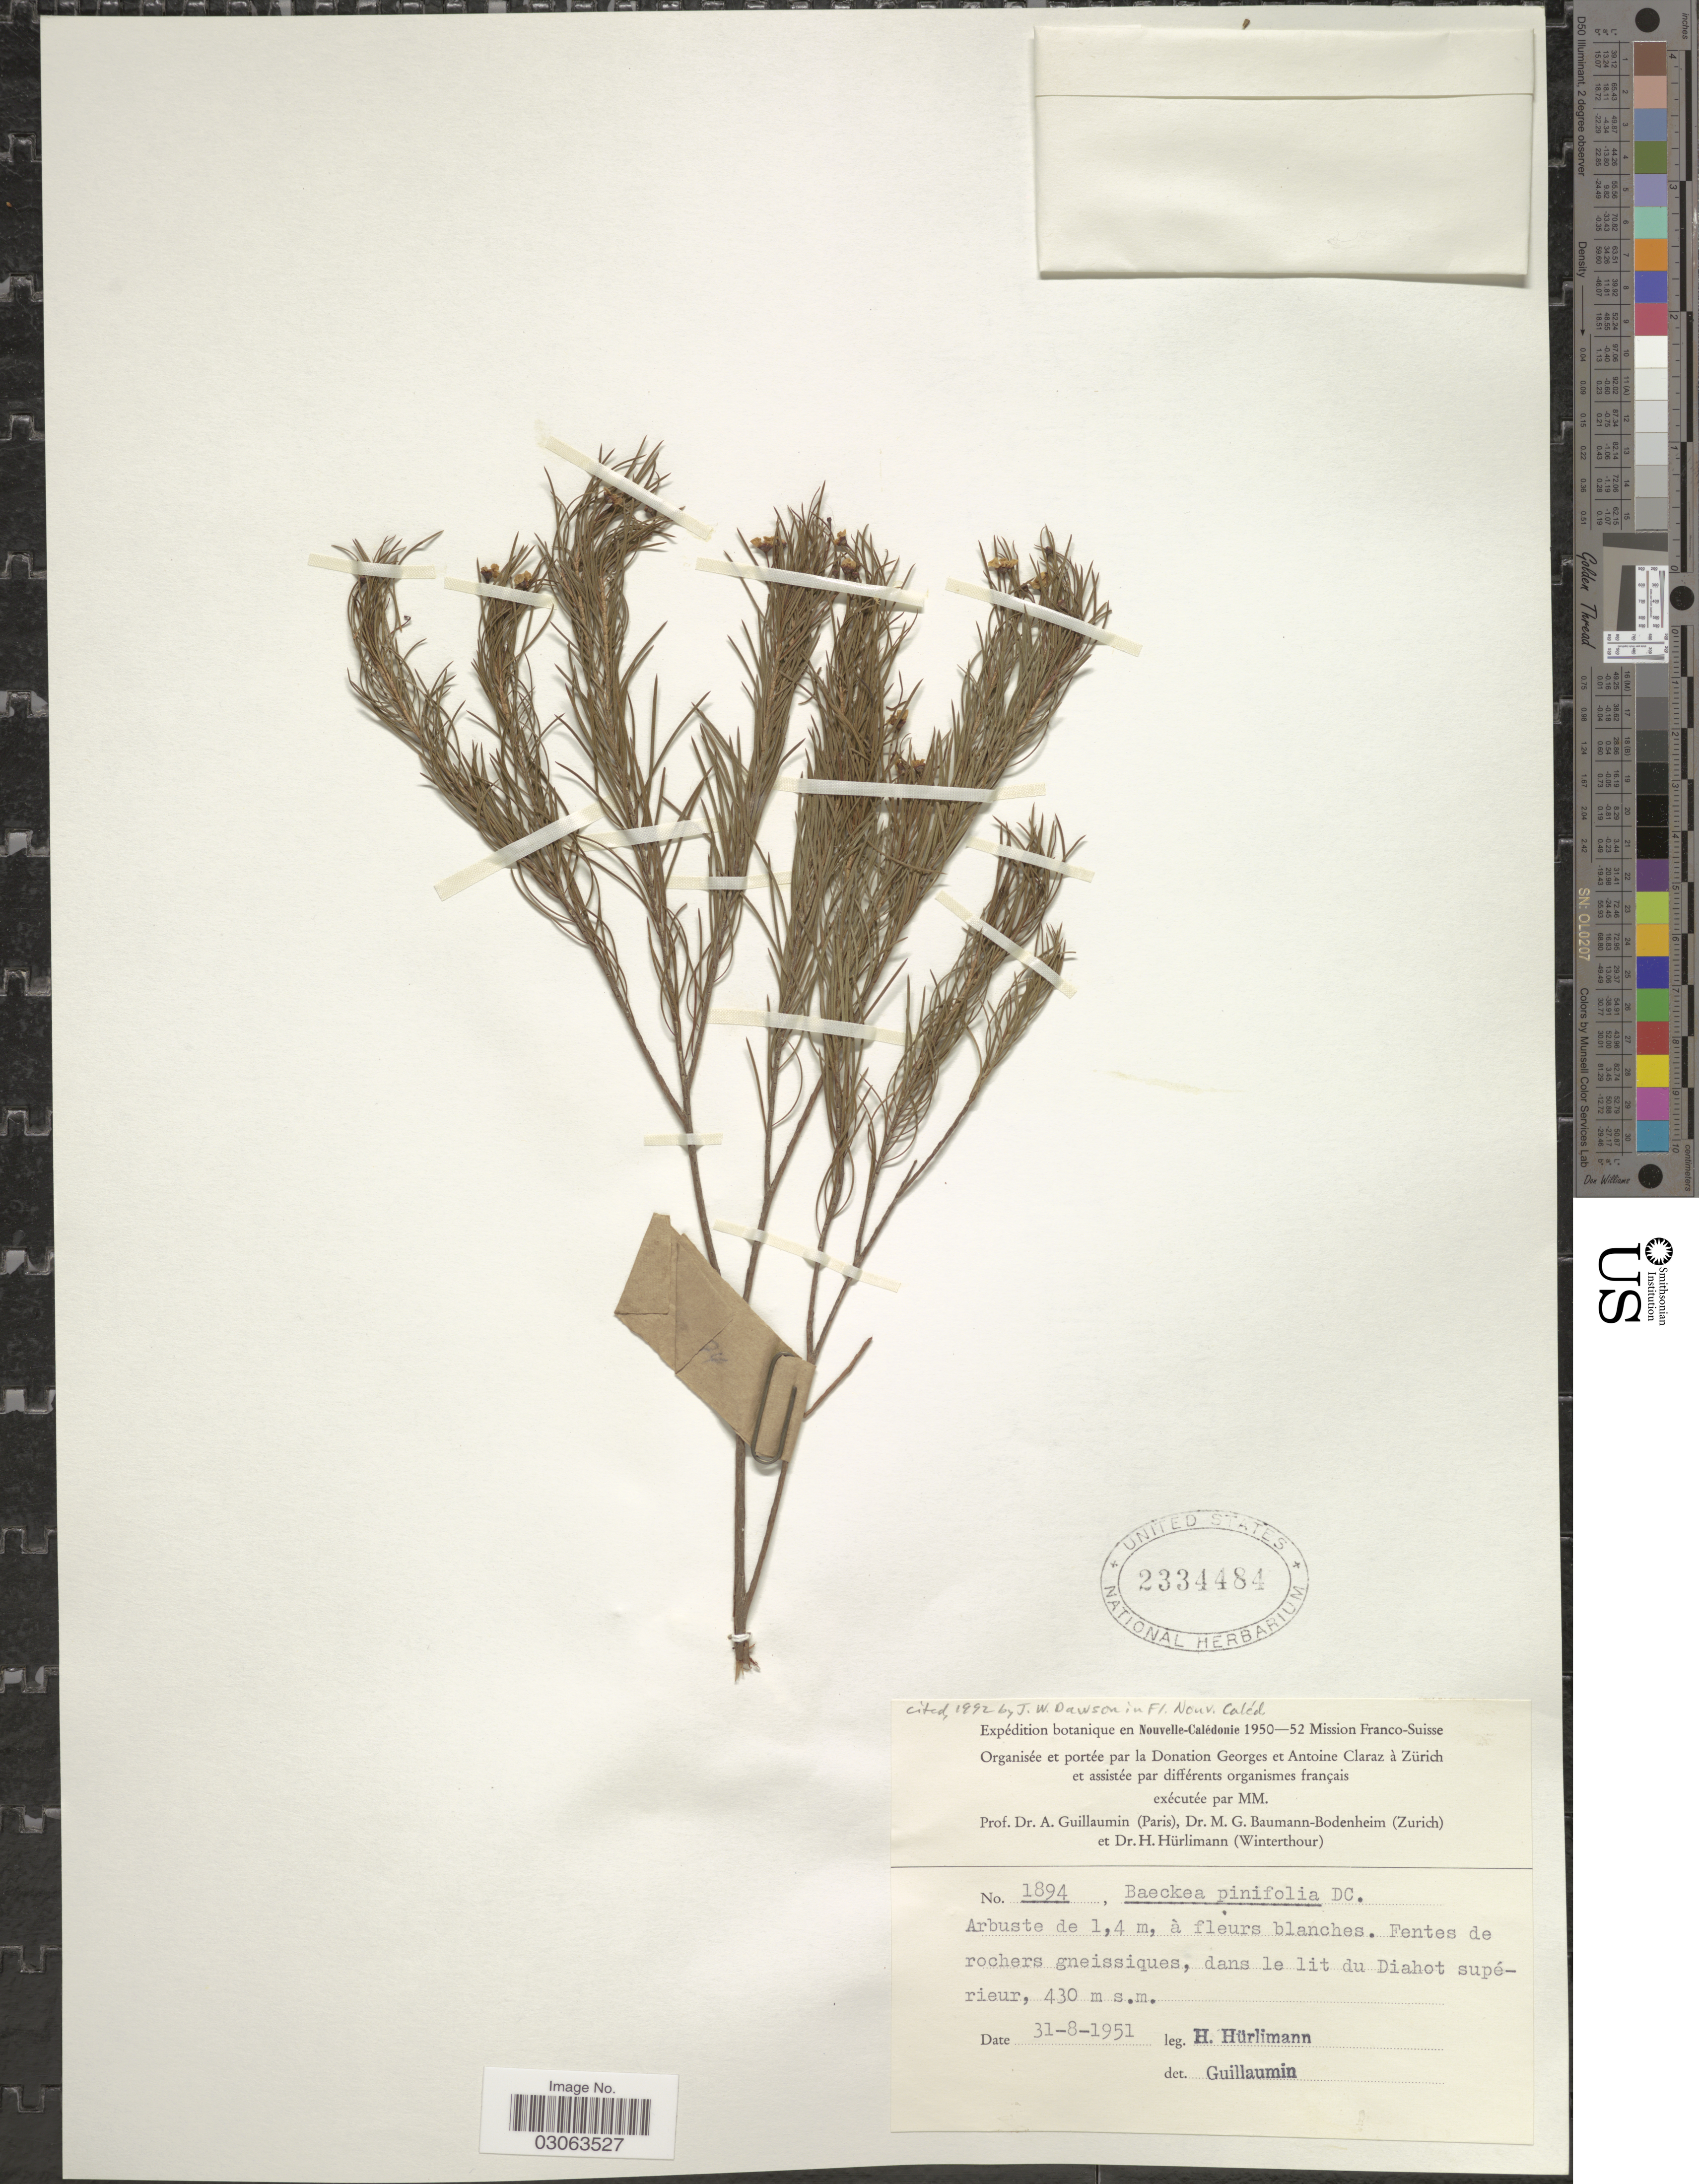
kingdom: Plantae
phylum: Tracheophyta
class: Magnoliopsida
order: Myrtales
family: Myrtaceae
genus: Sannantha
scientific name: Sannantha pinifolia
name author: (Labill.) P.G. Wilson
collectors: H. Hürlimann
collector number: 1894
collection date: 1951-08-31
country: New Caledonia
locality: Dans le lit du Diahot supérieur.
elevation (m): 430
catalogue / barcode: US 2334484